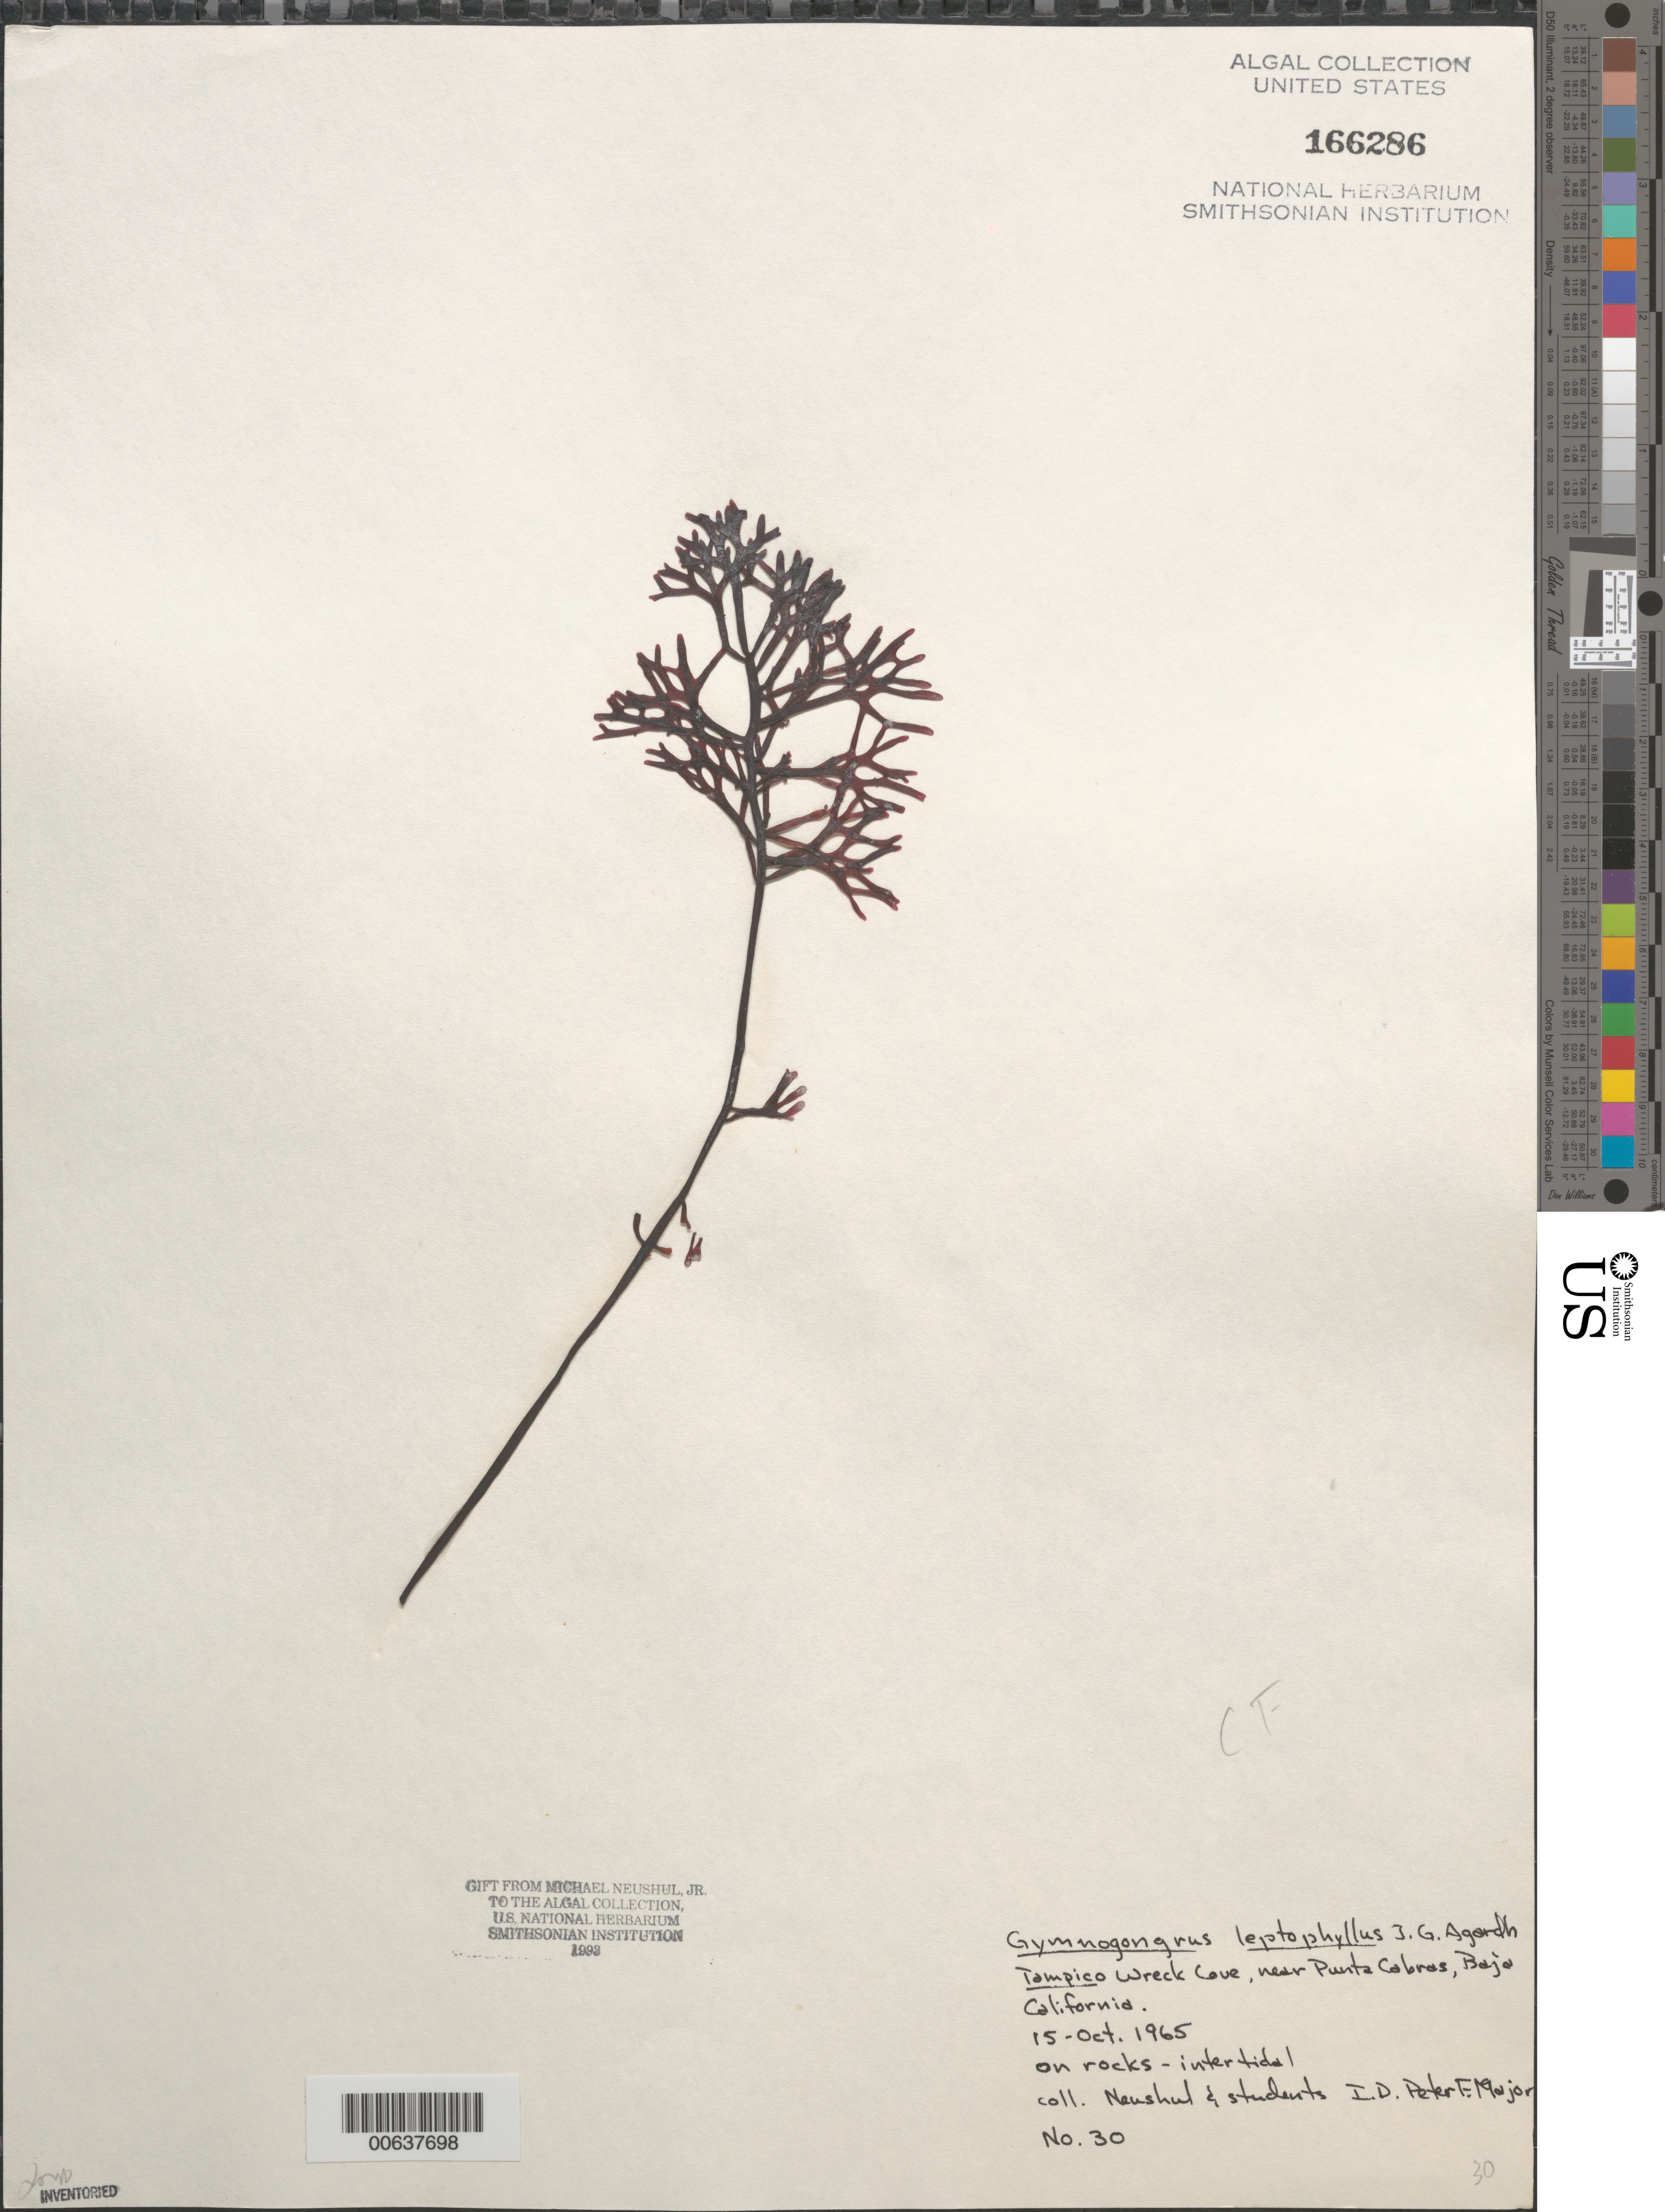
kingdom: Plantae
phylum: Rhodophyta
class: Florideophyceae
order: Gigartinales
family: Phyllophoraceae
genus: Besa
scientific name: Besa leptophylla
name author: (J. Agardh) M.S.Calderon & K.A. Miller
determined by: Algae name updating Project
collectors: M. Neushul & Students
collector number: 30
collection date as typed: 15 Oct 1965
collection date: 1965-10-15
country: Mexico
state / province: Baja California Norte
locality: Tampico Wreck Cove, near Punta Cabras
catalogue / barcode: US 166286